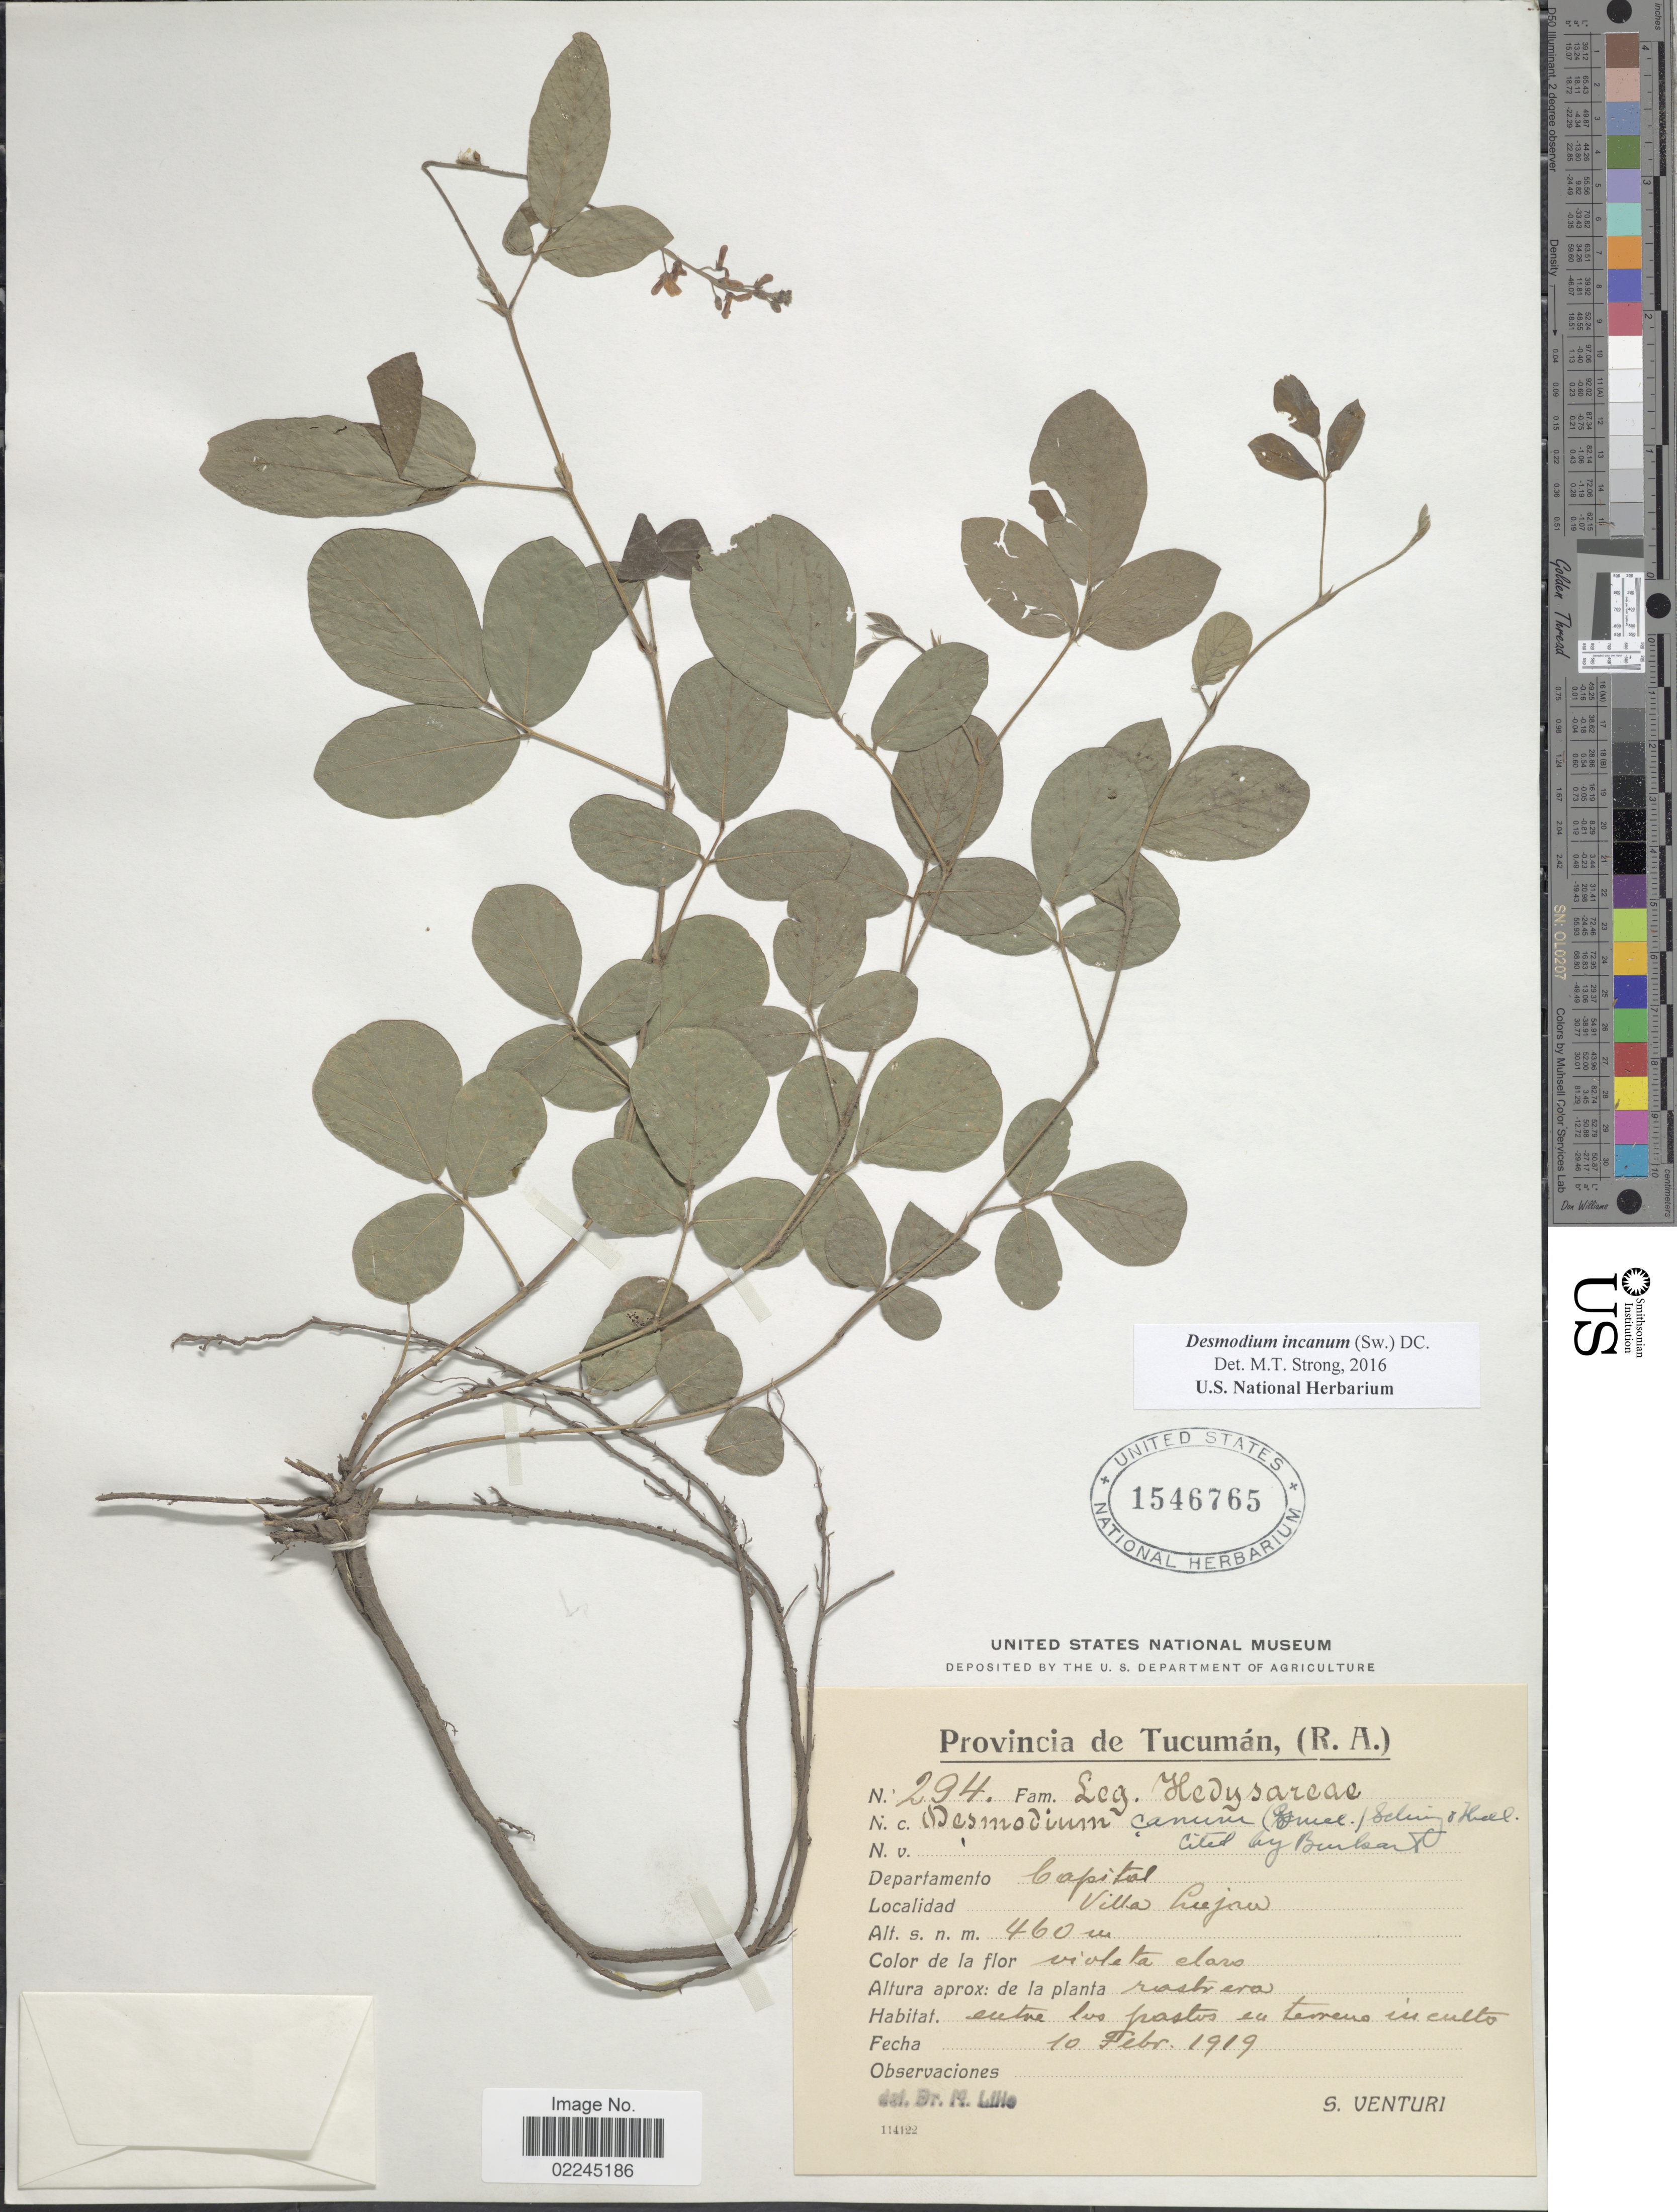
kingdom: Plantae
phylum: Tracheophyta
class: Magnoliopsida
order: Fabales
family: Fabaceae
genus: Desmodium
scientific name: Desmodium incanum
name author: (Sw.) DC.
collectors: S. Venturi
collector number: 294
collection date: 1919-02-10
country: Argentina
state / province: Tucuman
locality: Provincia de Tucuman, (R.A.). Departamento Capital. Villa Lujan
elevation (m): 460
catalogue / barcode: US 1546765